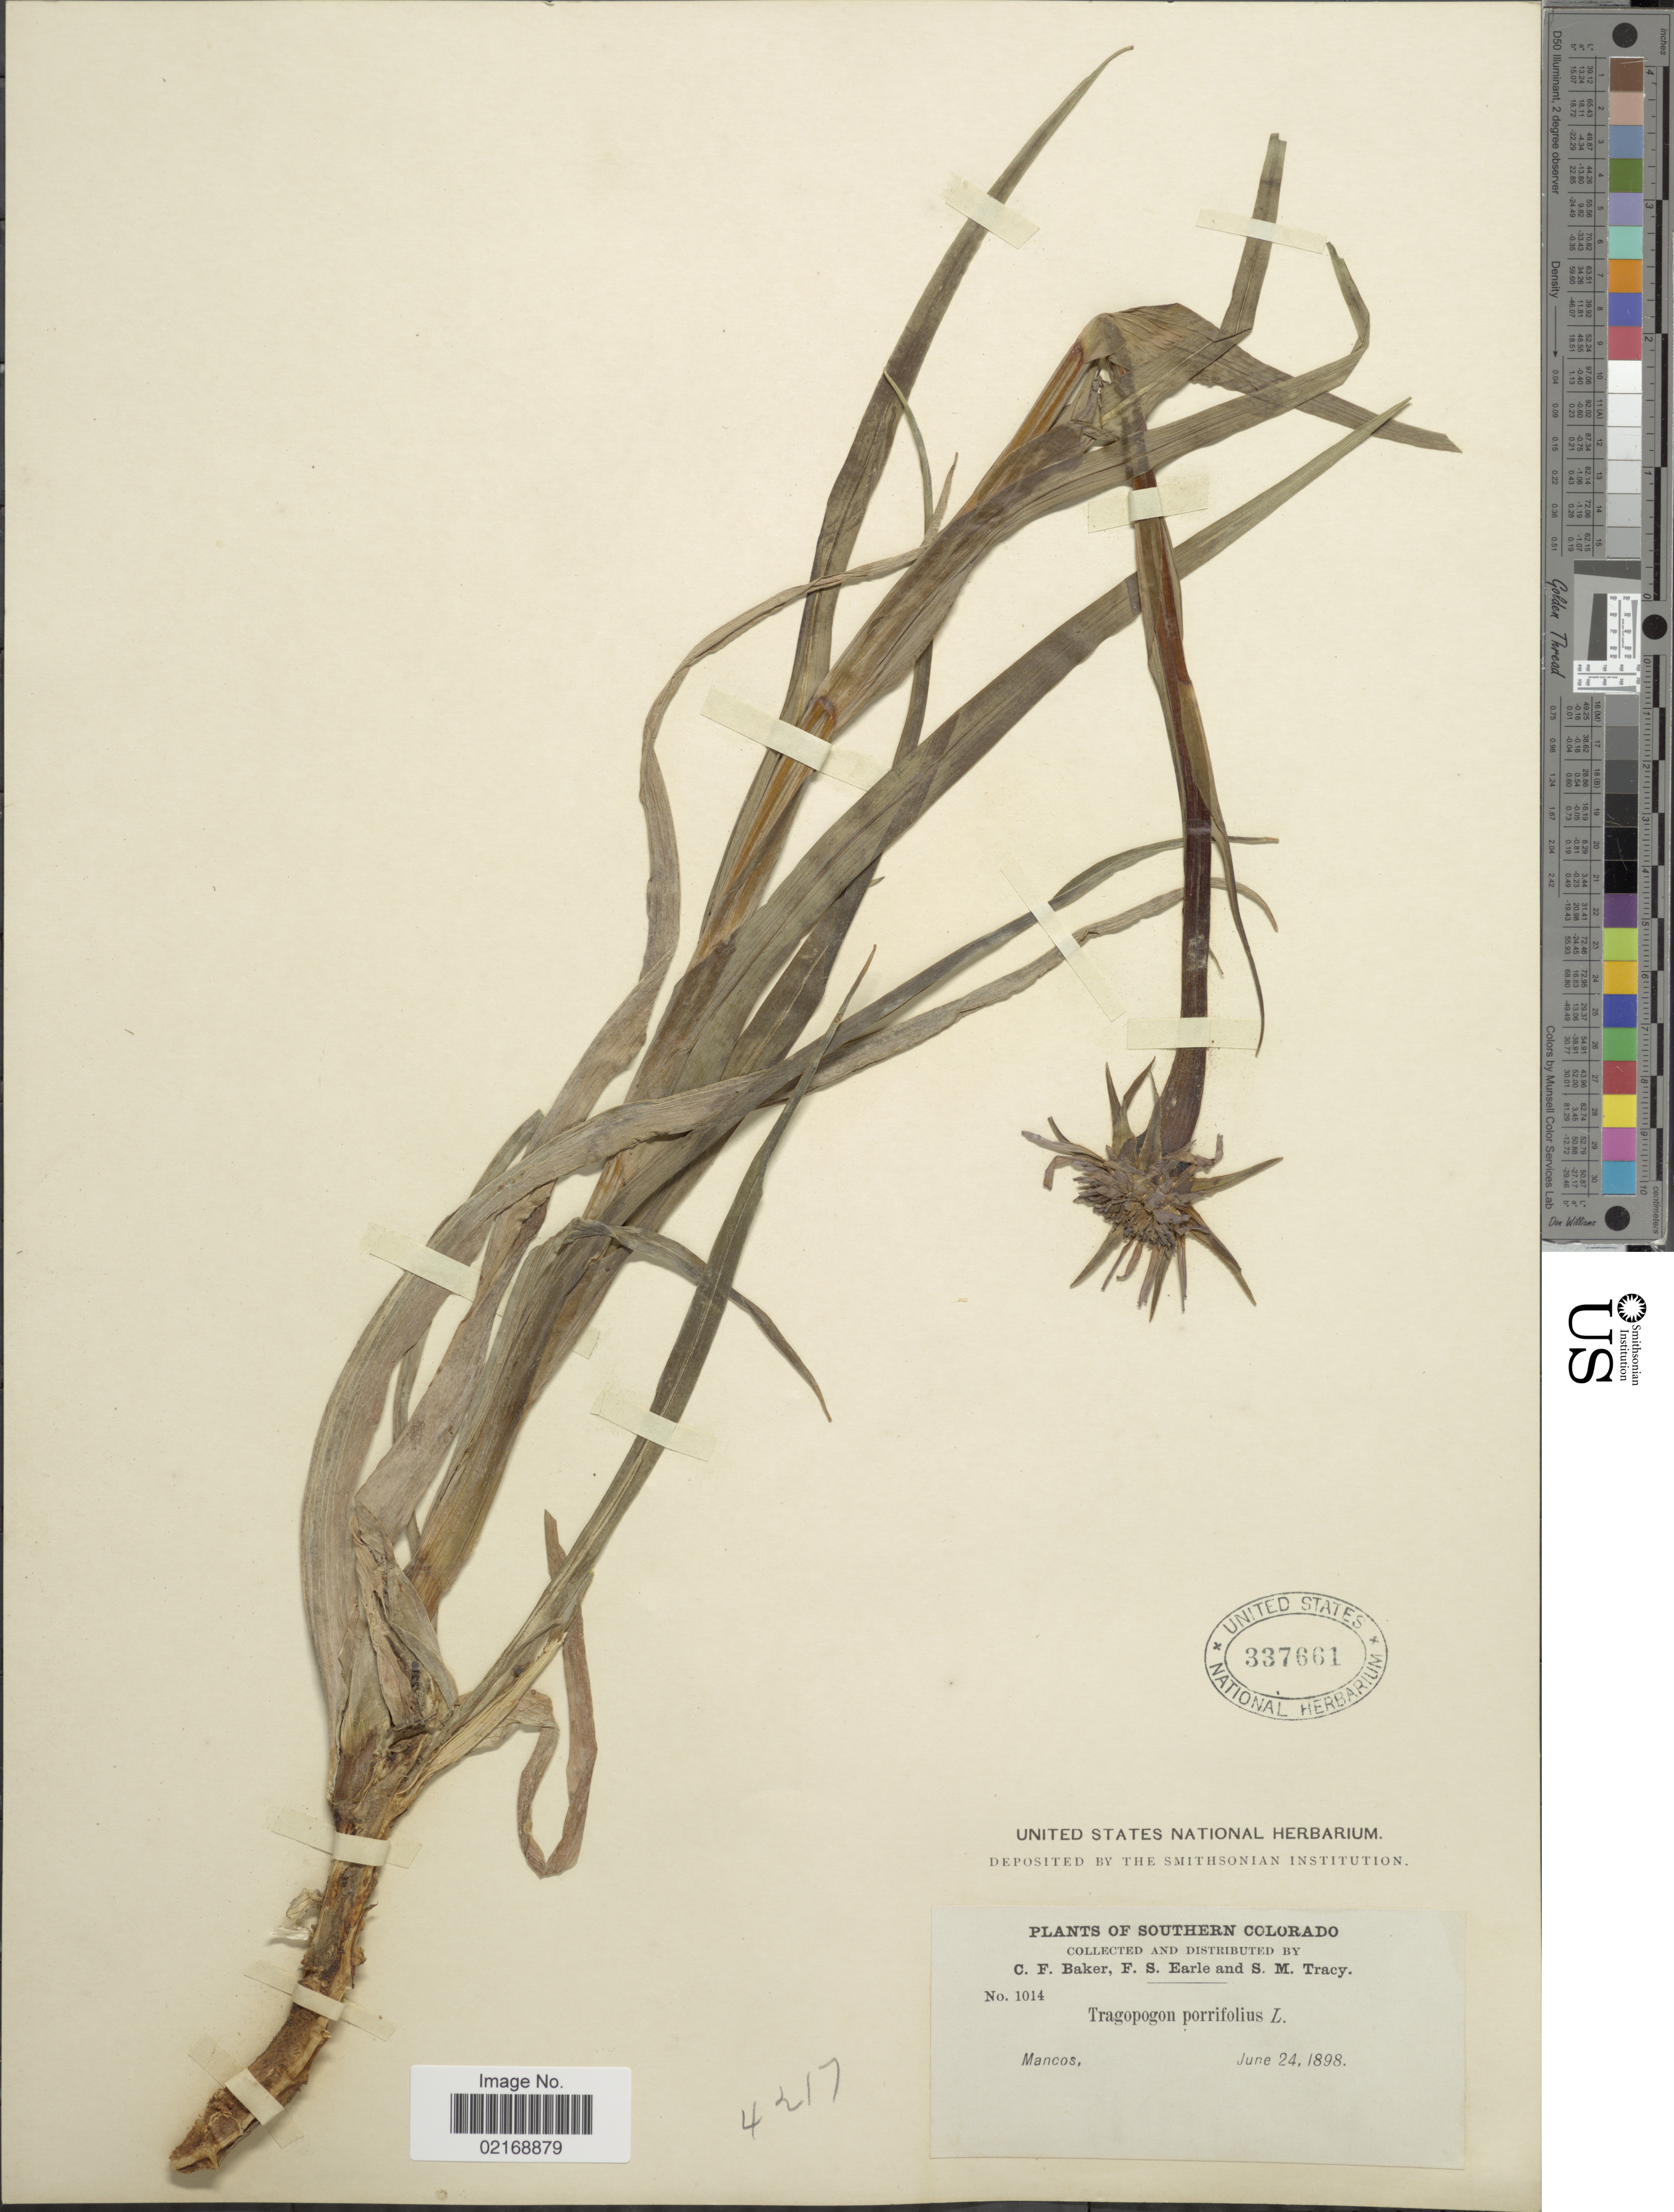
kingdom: Plantae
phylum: Tracheophyta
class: Magnoliopsida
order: Asterales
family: Asteraceae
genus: Tragopogon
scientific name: Tragopogon porrifolius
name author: L.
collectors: C. F. Baker, F. S. Earle & S. M. Tracy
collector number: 1014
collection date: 1898-06-24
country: United States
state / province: Colorado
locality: Southern Colorado. Mancos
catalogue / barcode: US 337661